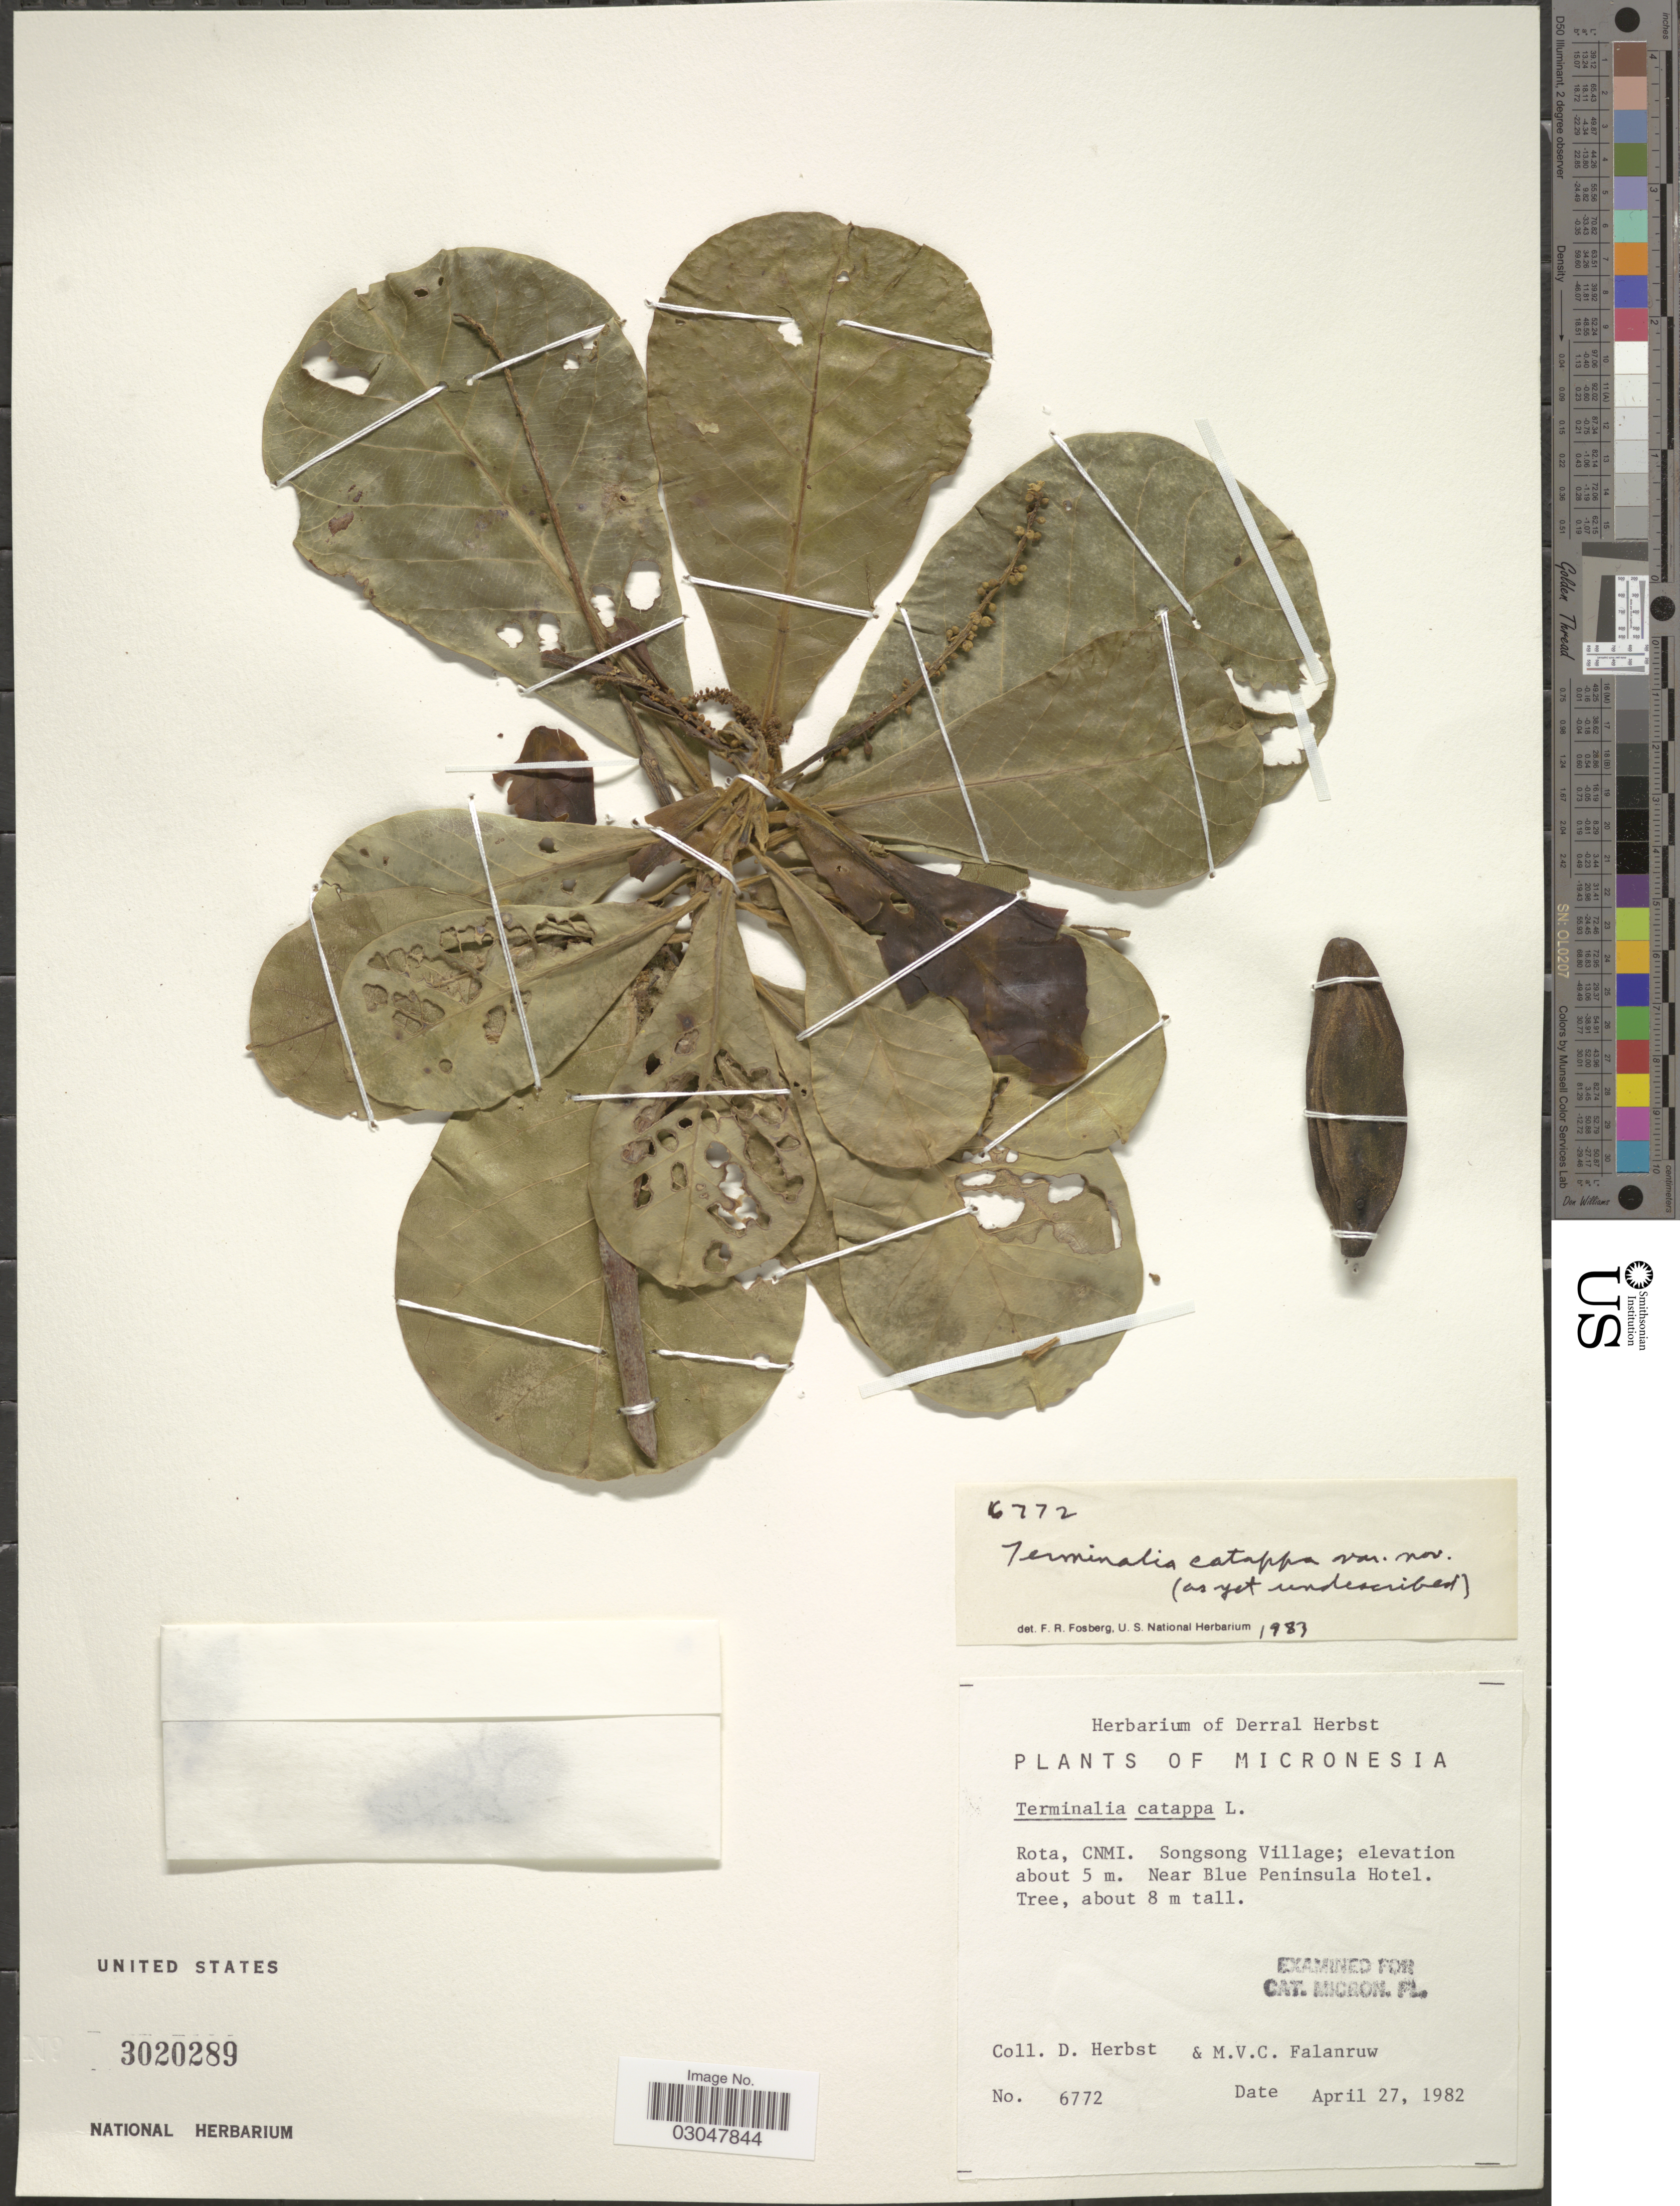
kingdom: Plantae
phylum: Tracheophyta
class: Magnoliopsida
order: Myrtales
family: Combretaceae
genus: Terminalia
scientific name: Terminalia catappa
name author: L.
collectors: D. Herbst & M. V. Falanruw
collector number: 6772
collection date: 1982-04-27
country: Northern Mariana Islands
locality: Micronesia. Rota, CNMI. Songsong Village. Near Blue Peninsula Hotel.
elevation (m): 5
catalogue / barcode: US 3020289